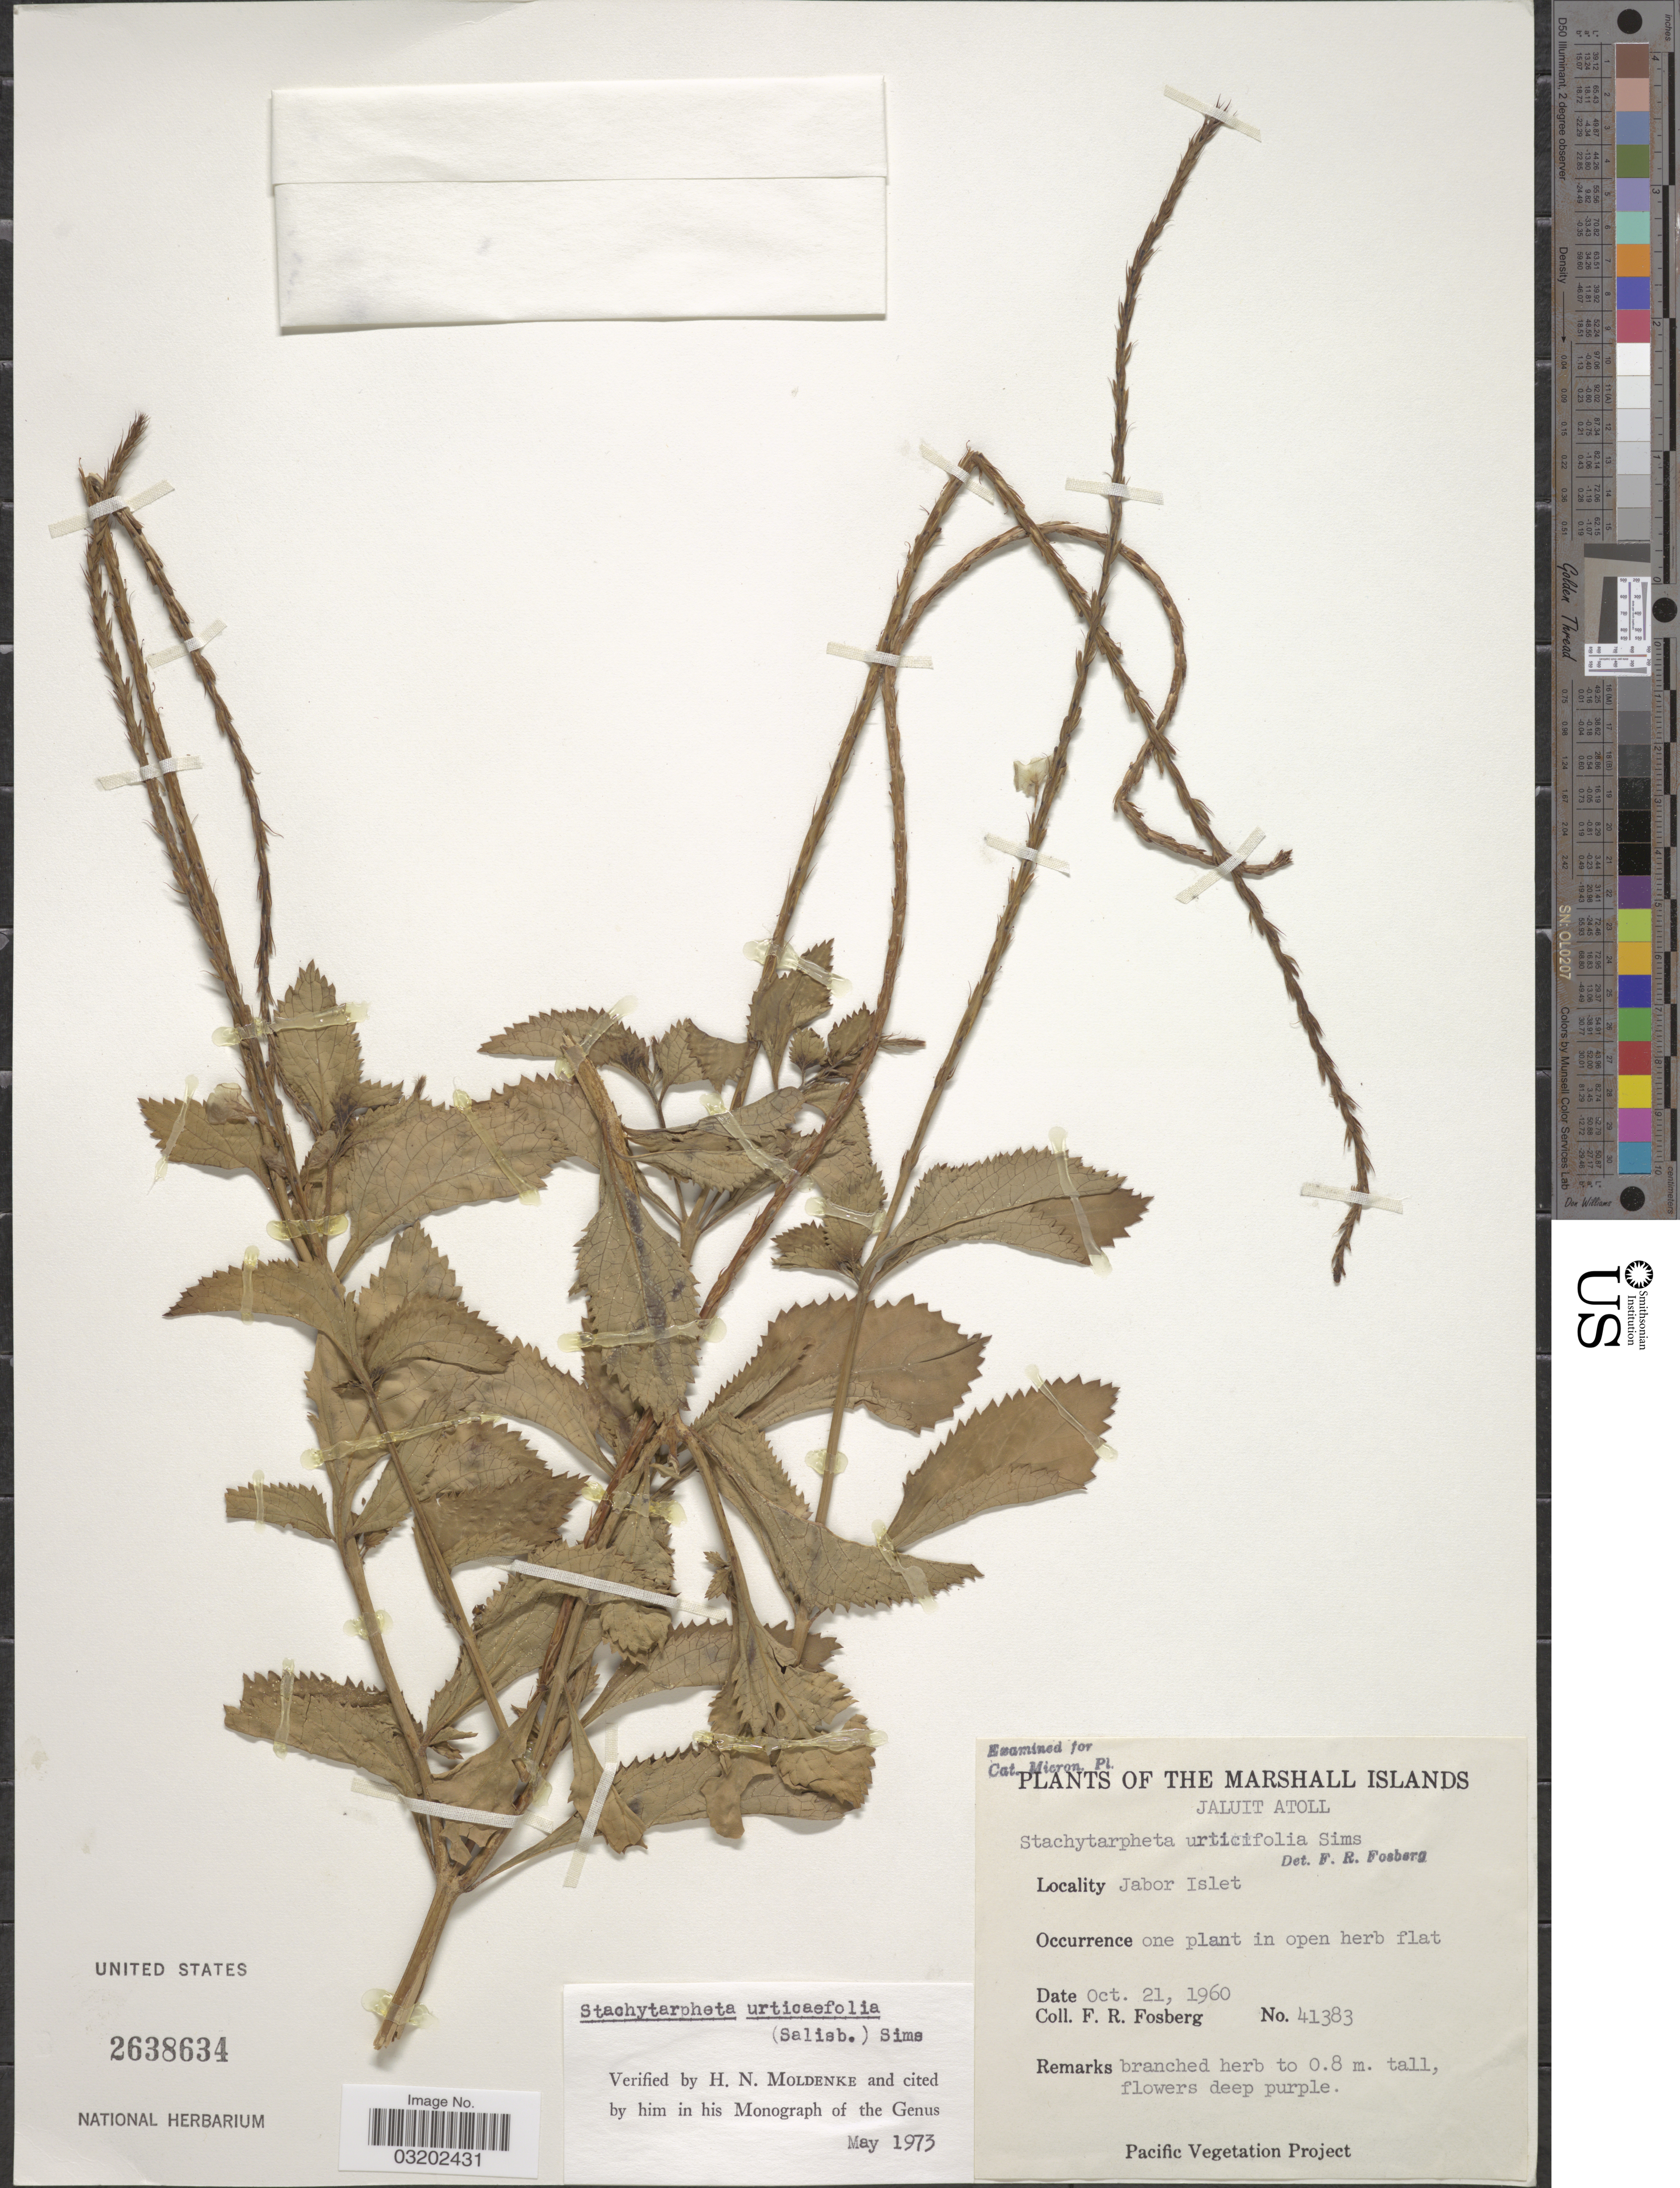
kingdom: Plantae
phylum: Tracheophyta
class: Magnoliopsida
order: Lamiales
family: Verbenaceae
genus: Stachytarpheta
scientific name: Stachytarpheta urticifolia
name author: Sims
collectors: F. R. Fosberg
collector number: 41383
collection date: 1960-10-21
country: Marshall Islands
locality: Jaluit Atoll, Jabor Islet.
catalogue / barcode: US 2638634